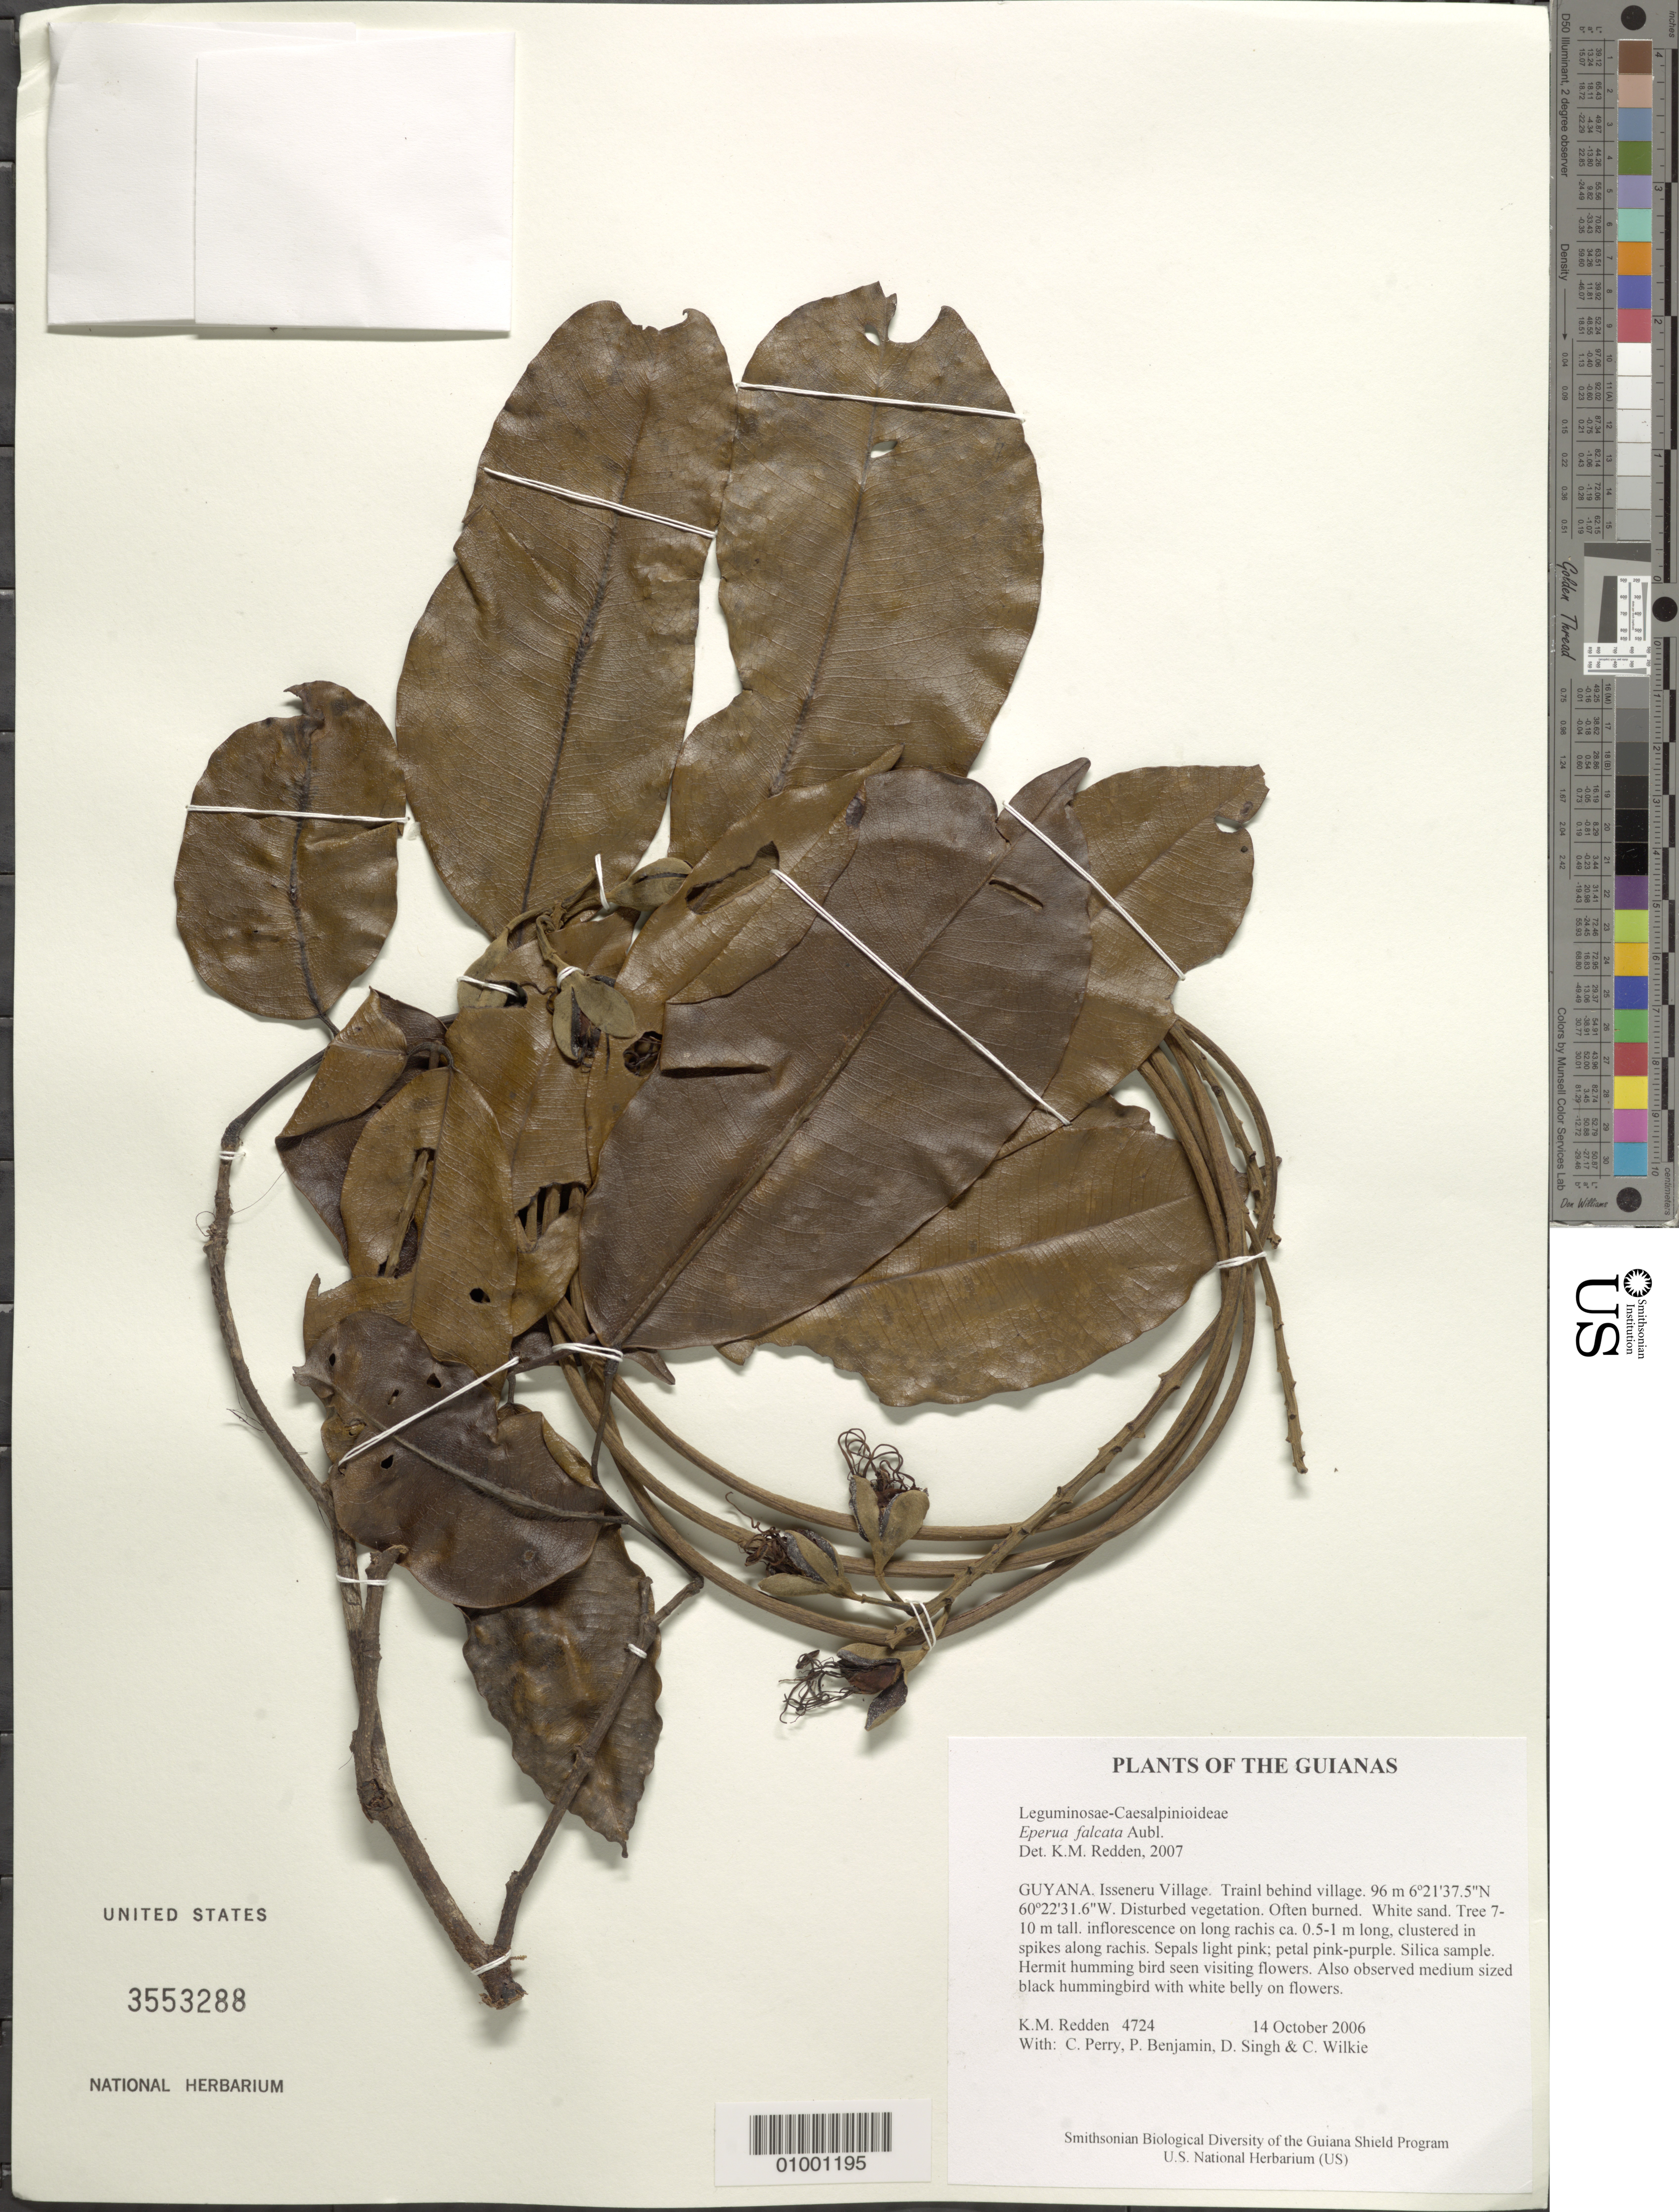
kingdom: Plantae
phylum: Tracheophyta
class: Magnoliopsida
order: Fabales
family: Fabaceae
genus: Eperua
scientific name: Eperua falcata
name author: Aubl.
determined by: Redden, K. M.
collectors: K. M. Redden, C. Perry, P. Benjamin, D. Singh & C. Wilkie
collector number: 4724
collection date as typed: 14 October 2006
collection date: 2006-10-14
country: Guyana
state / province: Cuyuni-Mazaruni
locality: Isseneru Village. Trail behind village.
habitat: Disturbed vegetation. Often burned. White sand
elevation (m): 96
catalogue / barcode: US 3553288